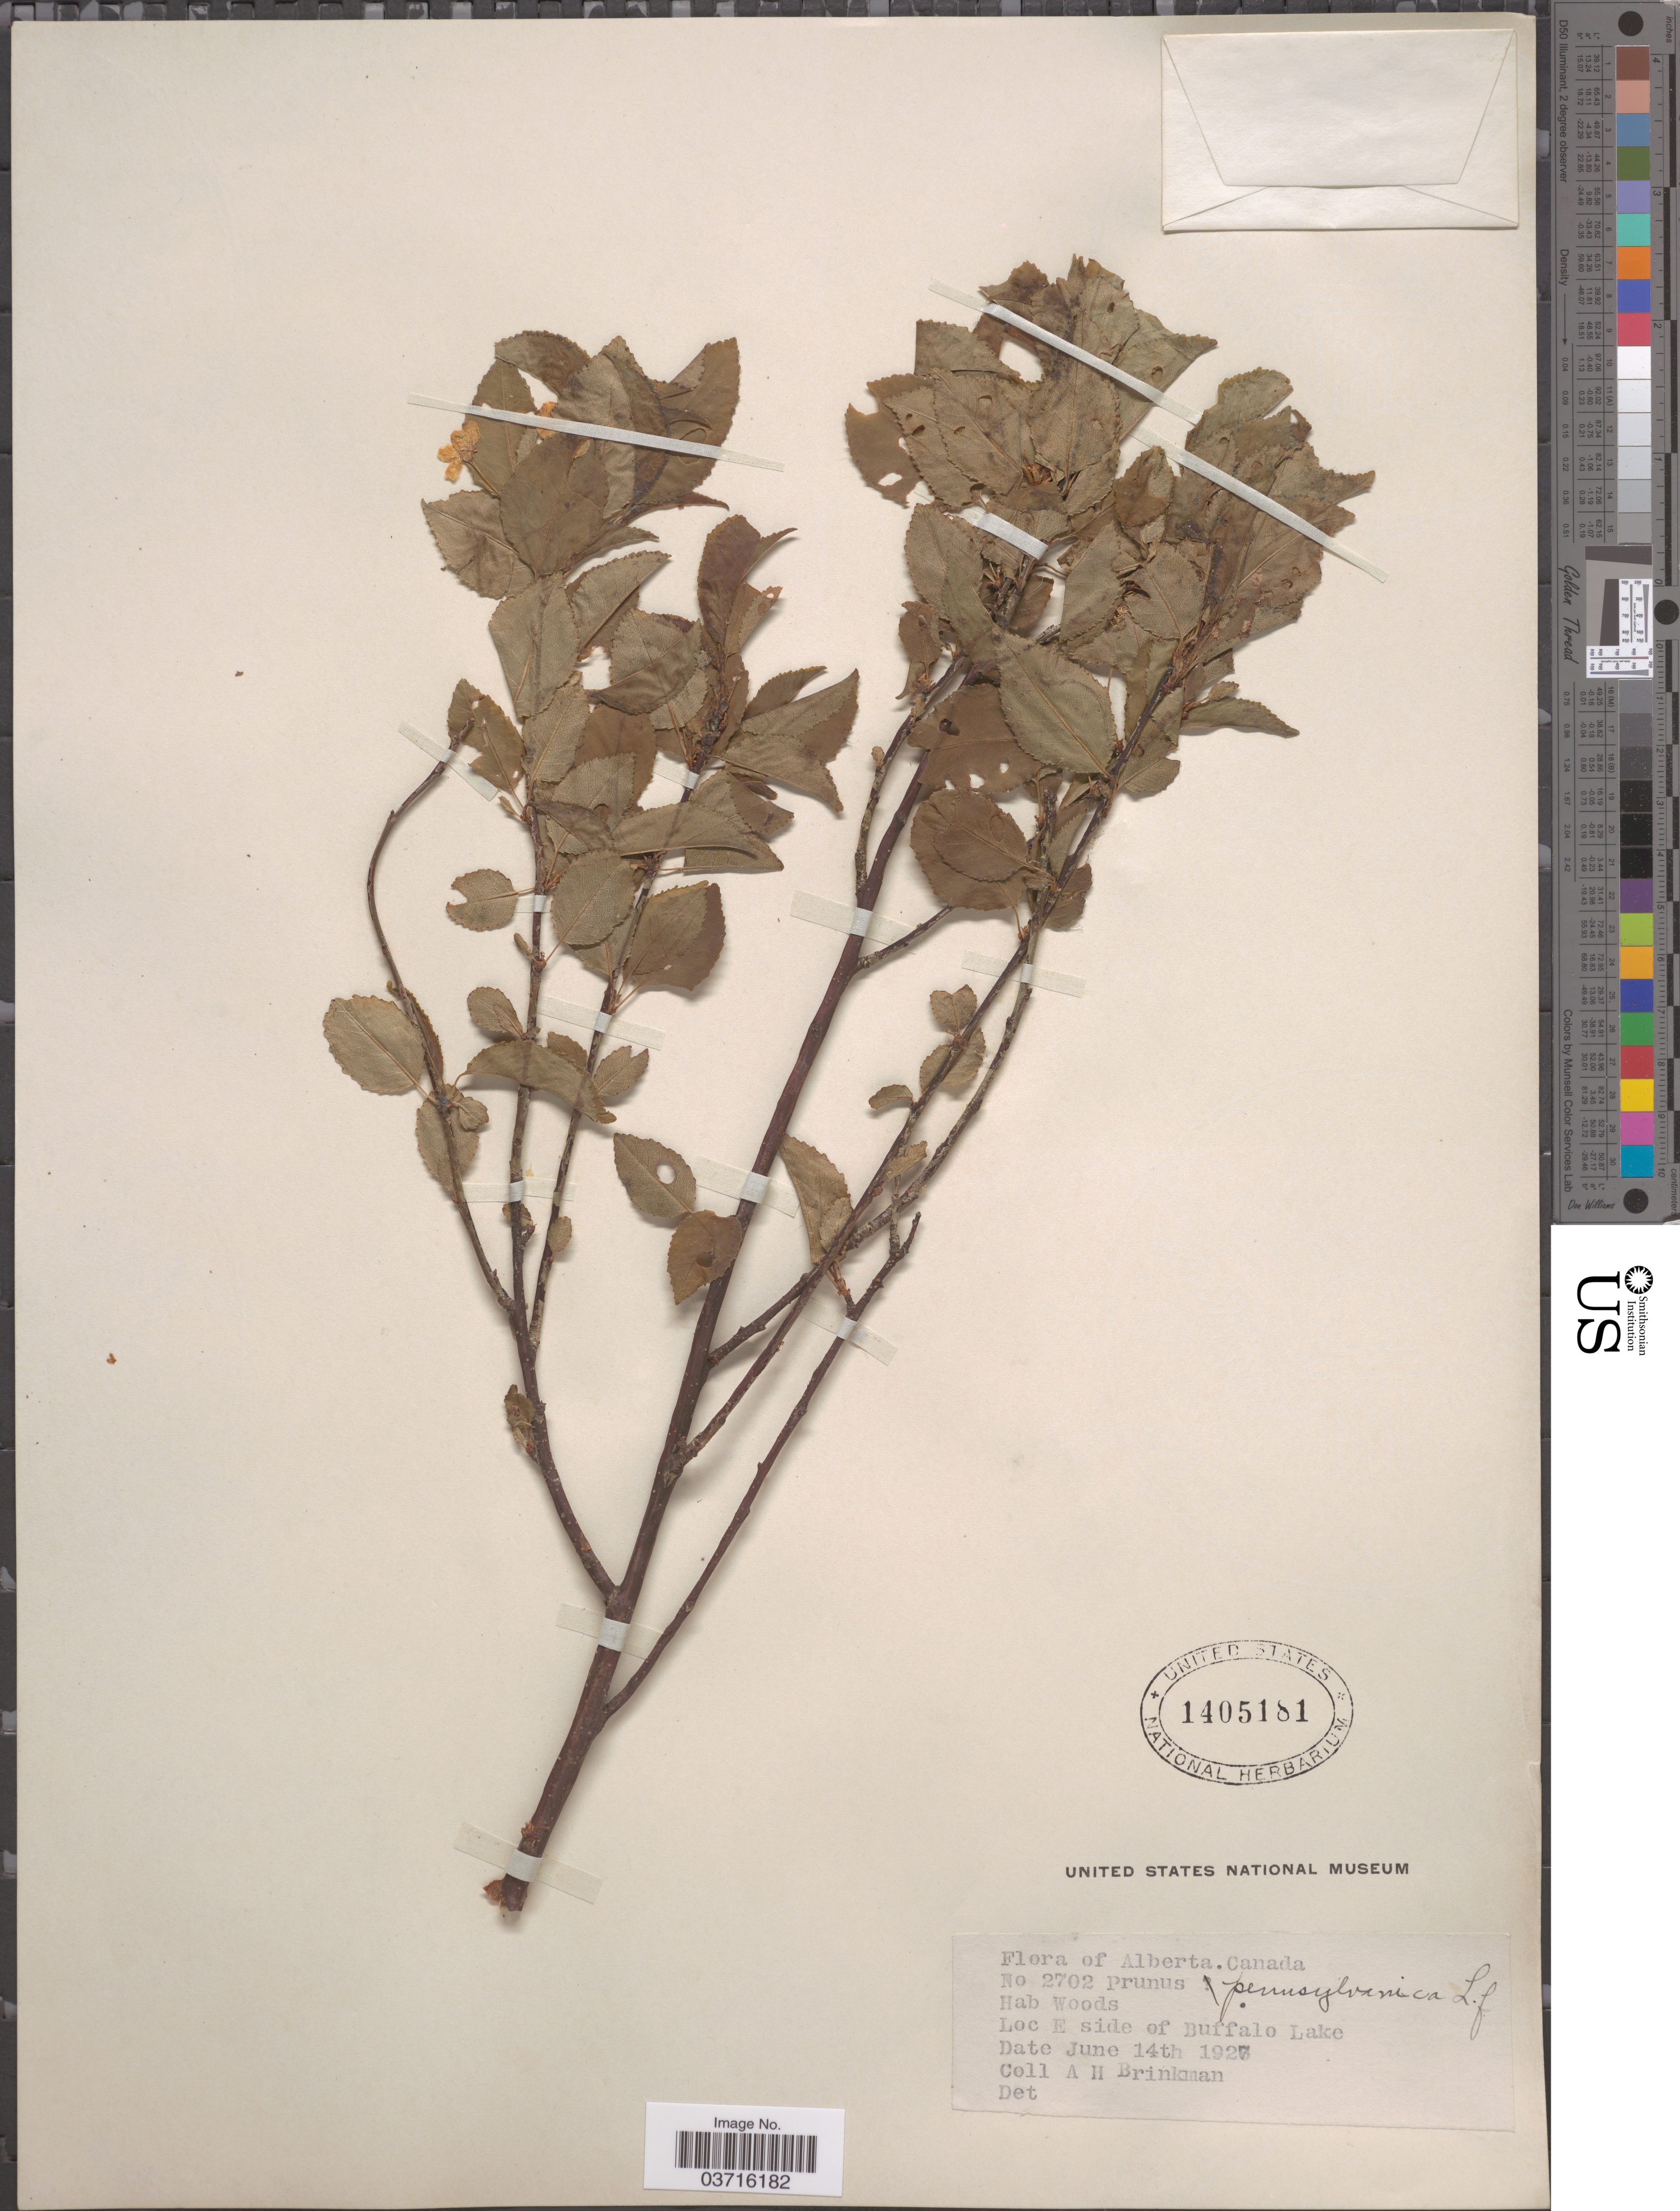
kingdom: Plantae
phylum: Tracheophyta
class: Magnoliopsida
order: Rosales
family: Rosaceae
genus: Prunus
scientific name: Prunus pensylvanica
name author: L. f.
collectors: A. Brinkman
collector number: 2702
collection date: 1927-06-14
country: Canada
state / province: Alberta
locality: E side of Buffalo Lake.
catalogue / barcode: US 1405181